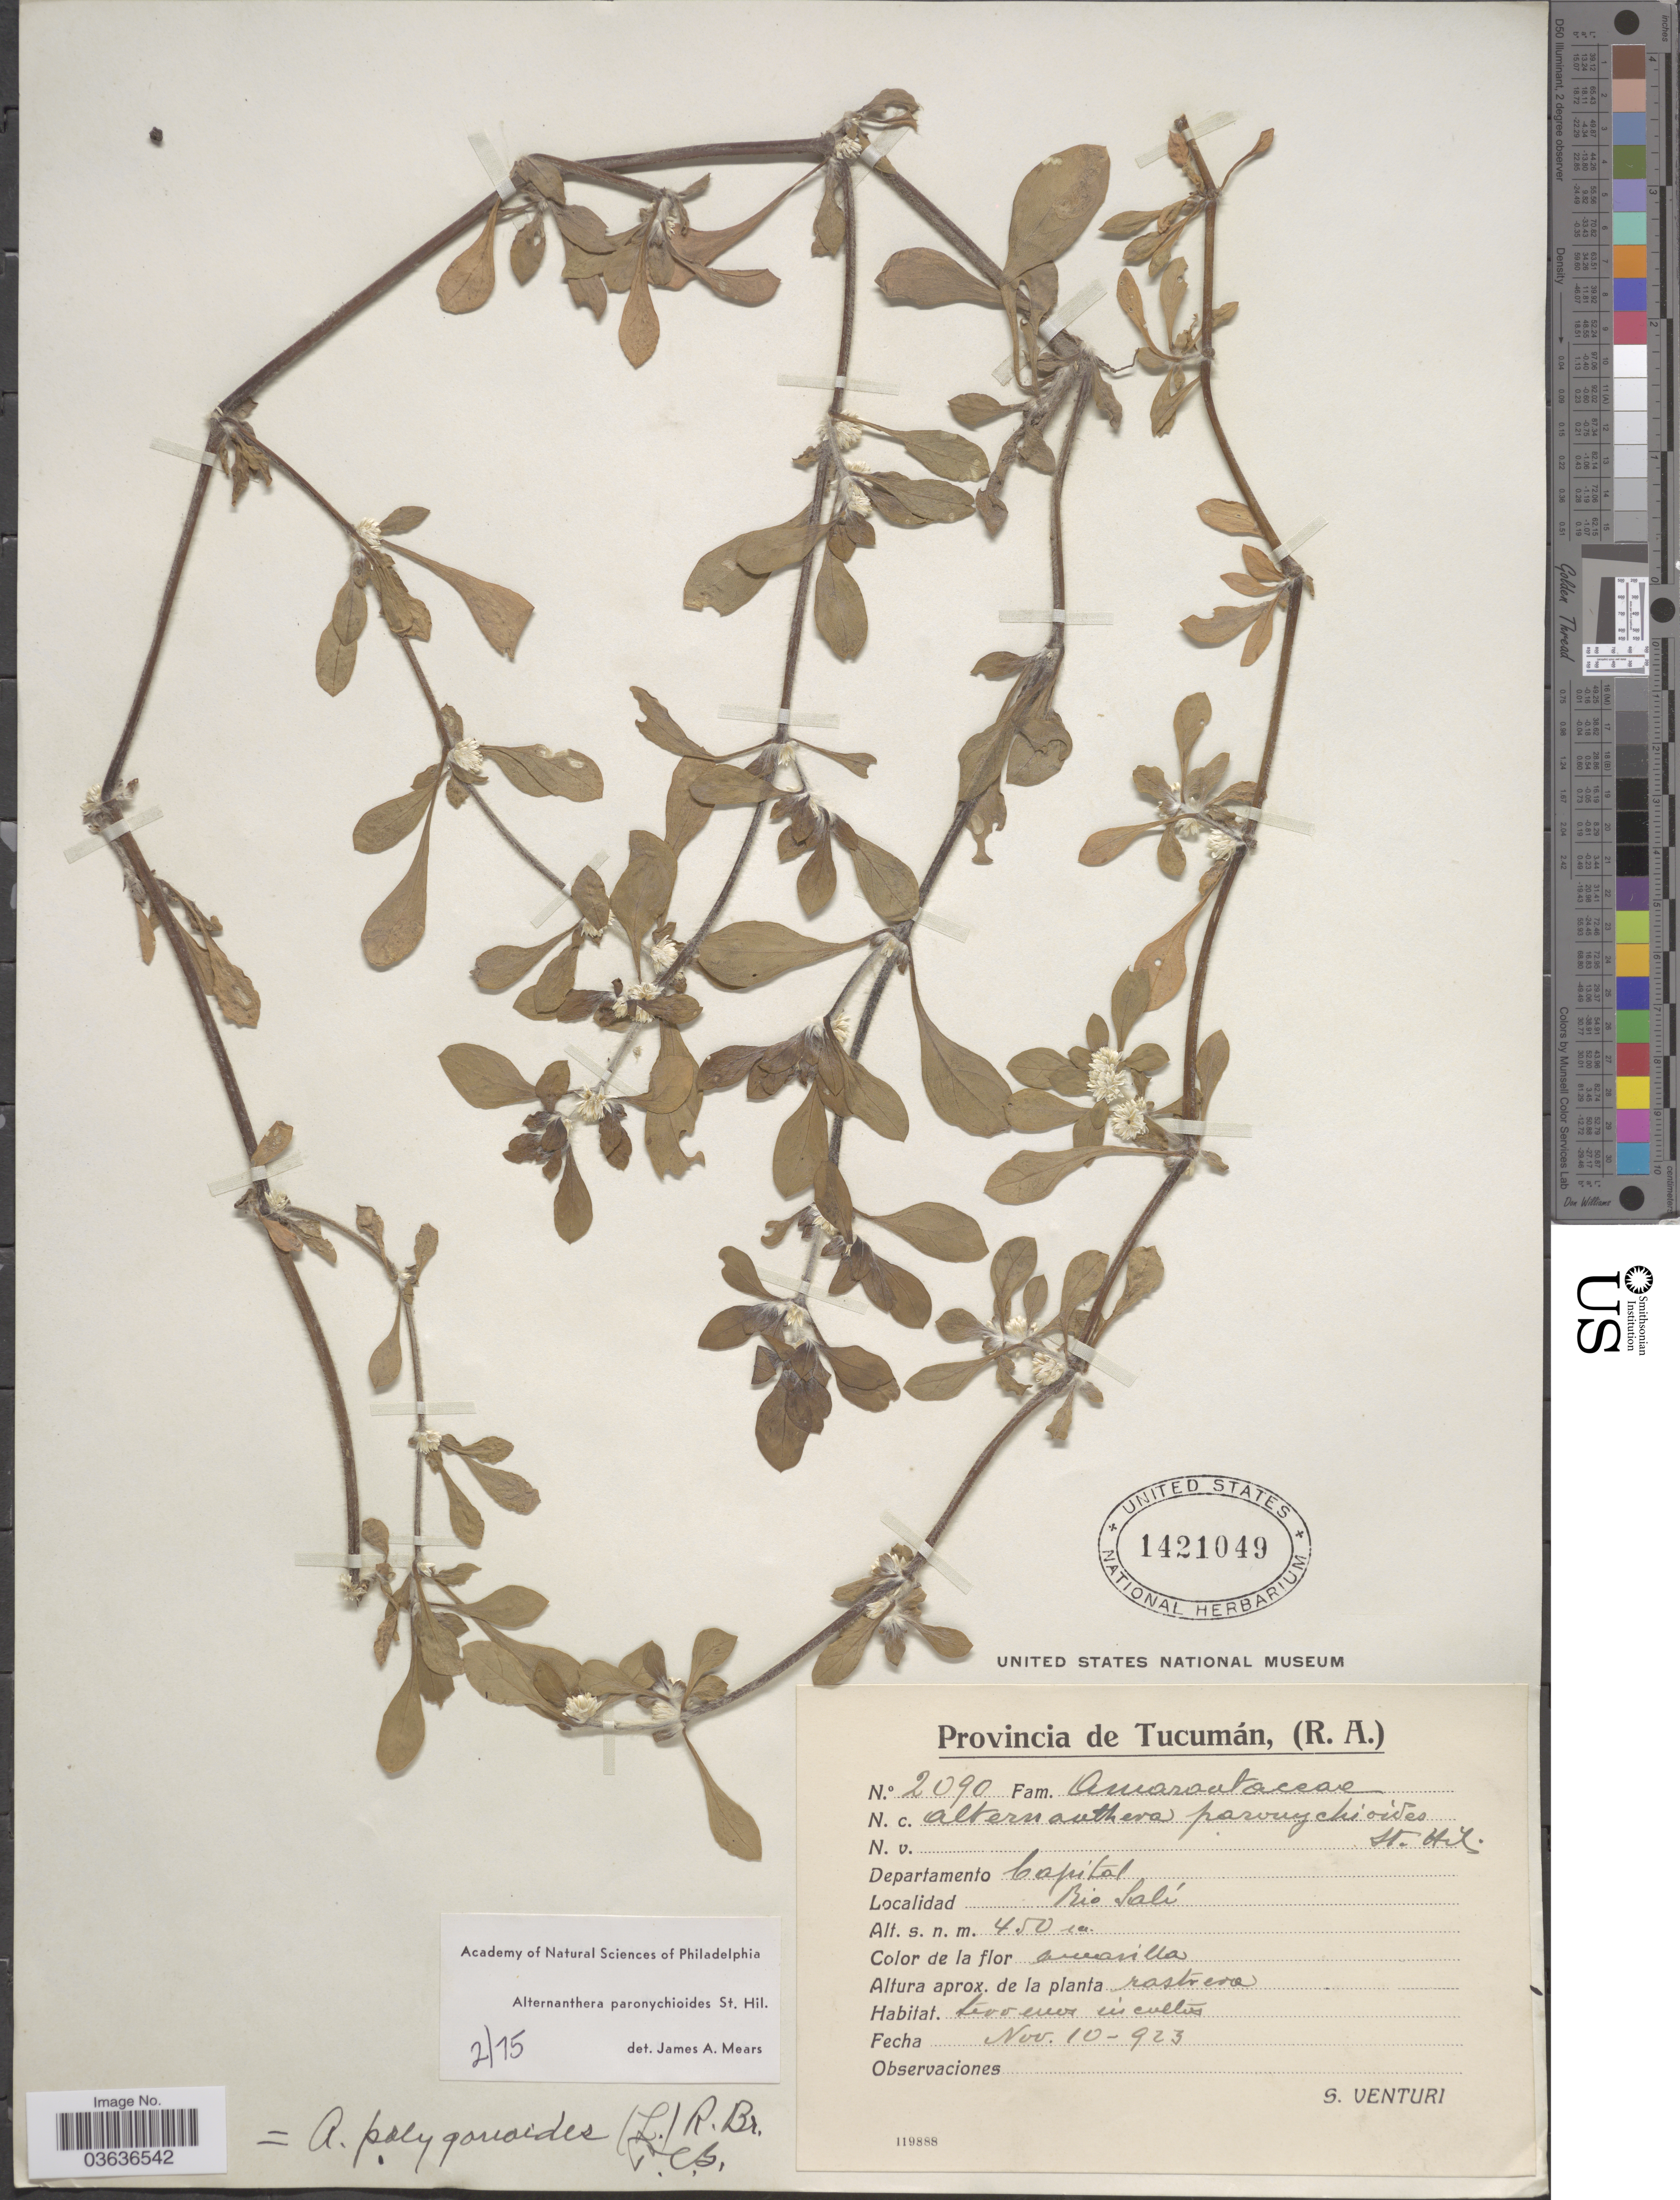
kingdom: Plantae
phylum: Tracheophyta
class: Magnoliopsida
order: Caryophyllales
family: Amaranthaceae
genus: Alternanthera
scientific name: Alternanthera polygonoides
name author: (L.) R. Br. ex Sweet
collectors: S. Venturi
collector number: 2090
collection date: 1923-11-10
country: Argentina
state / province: Tucuman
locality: Departamento Capital. Rio Salí.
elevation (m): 450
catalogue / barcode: US 1421049